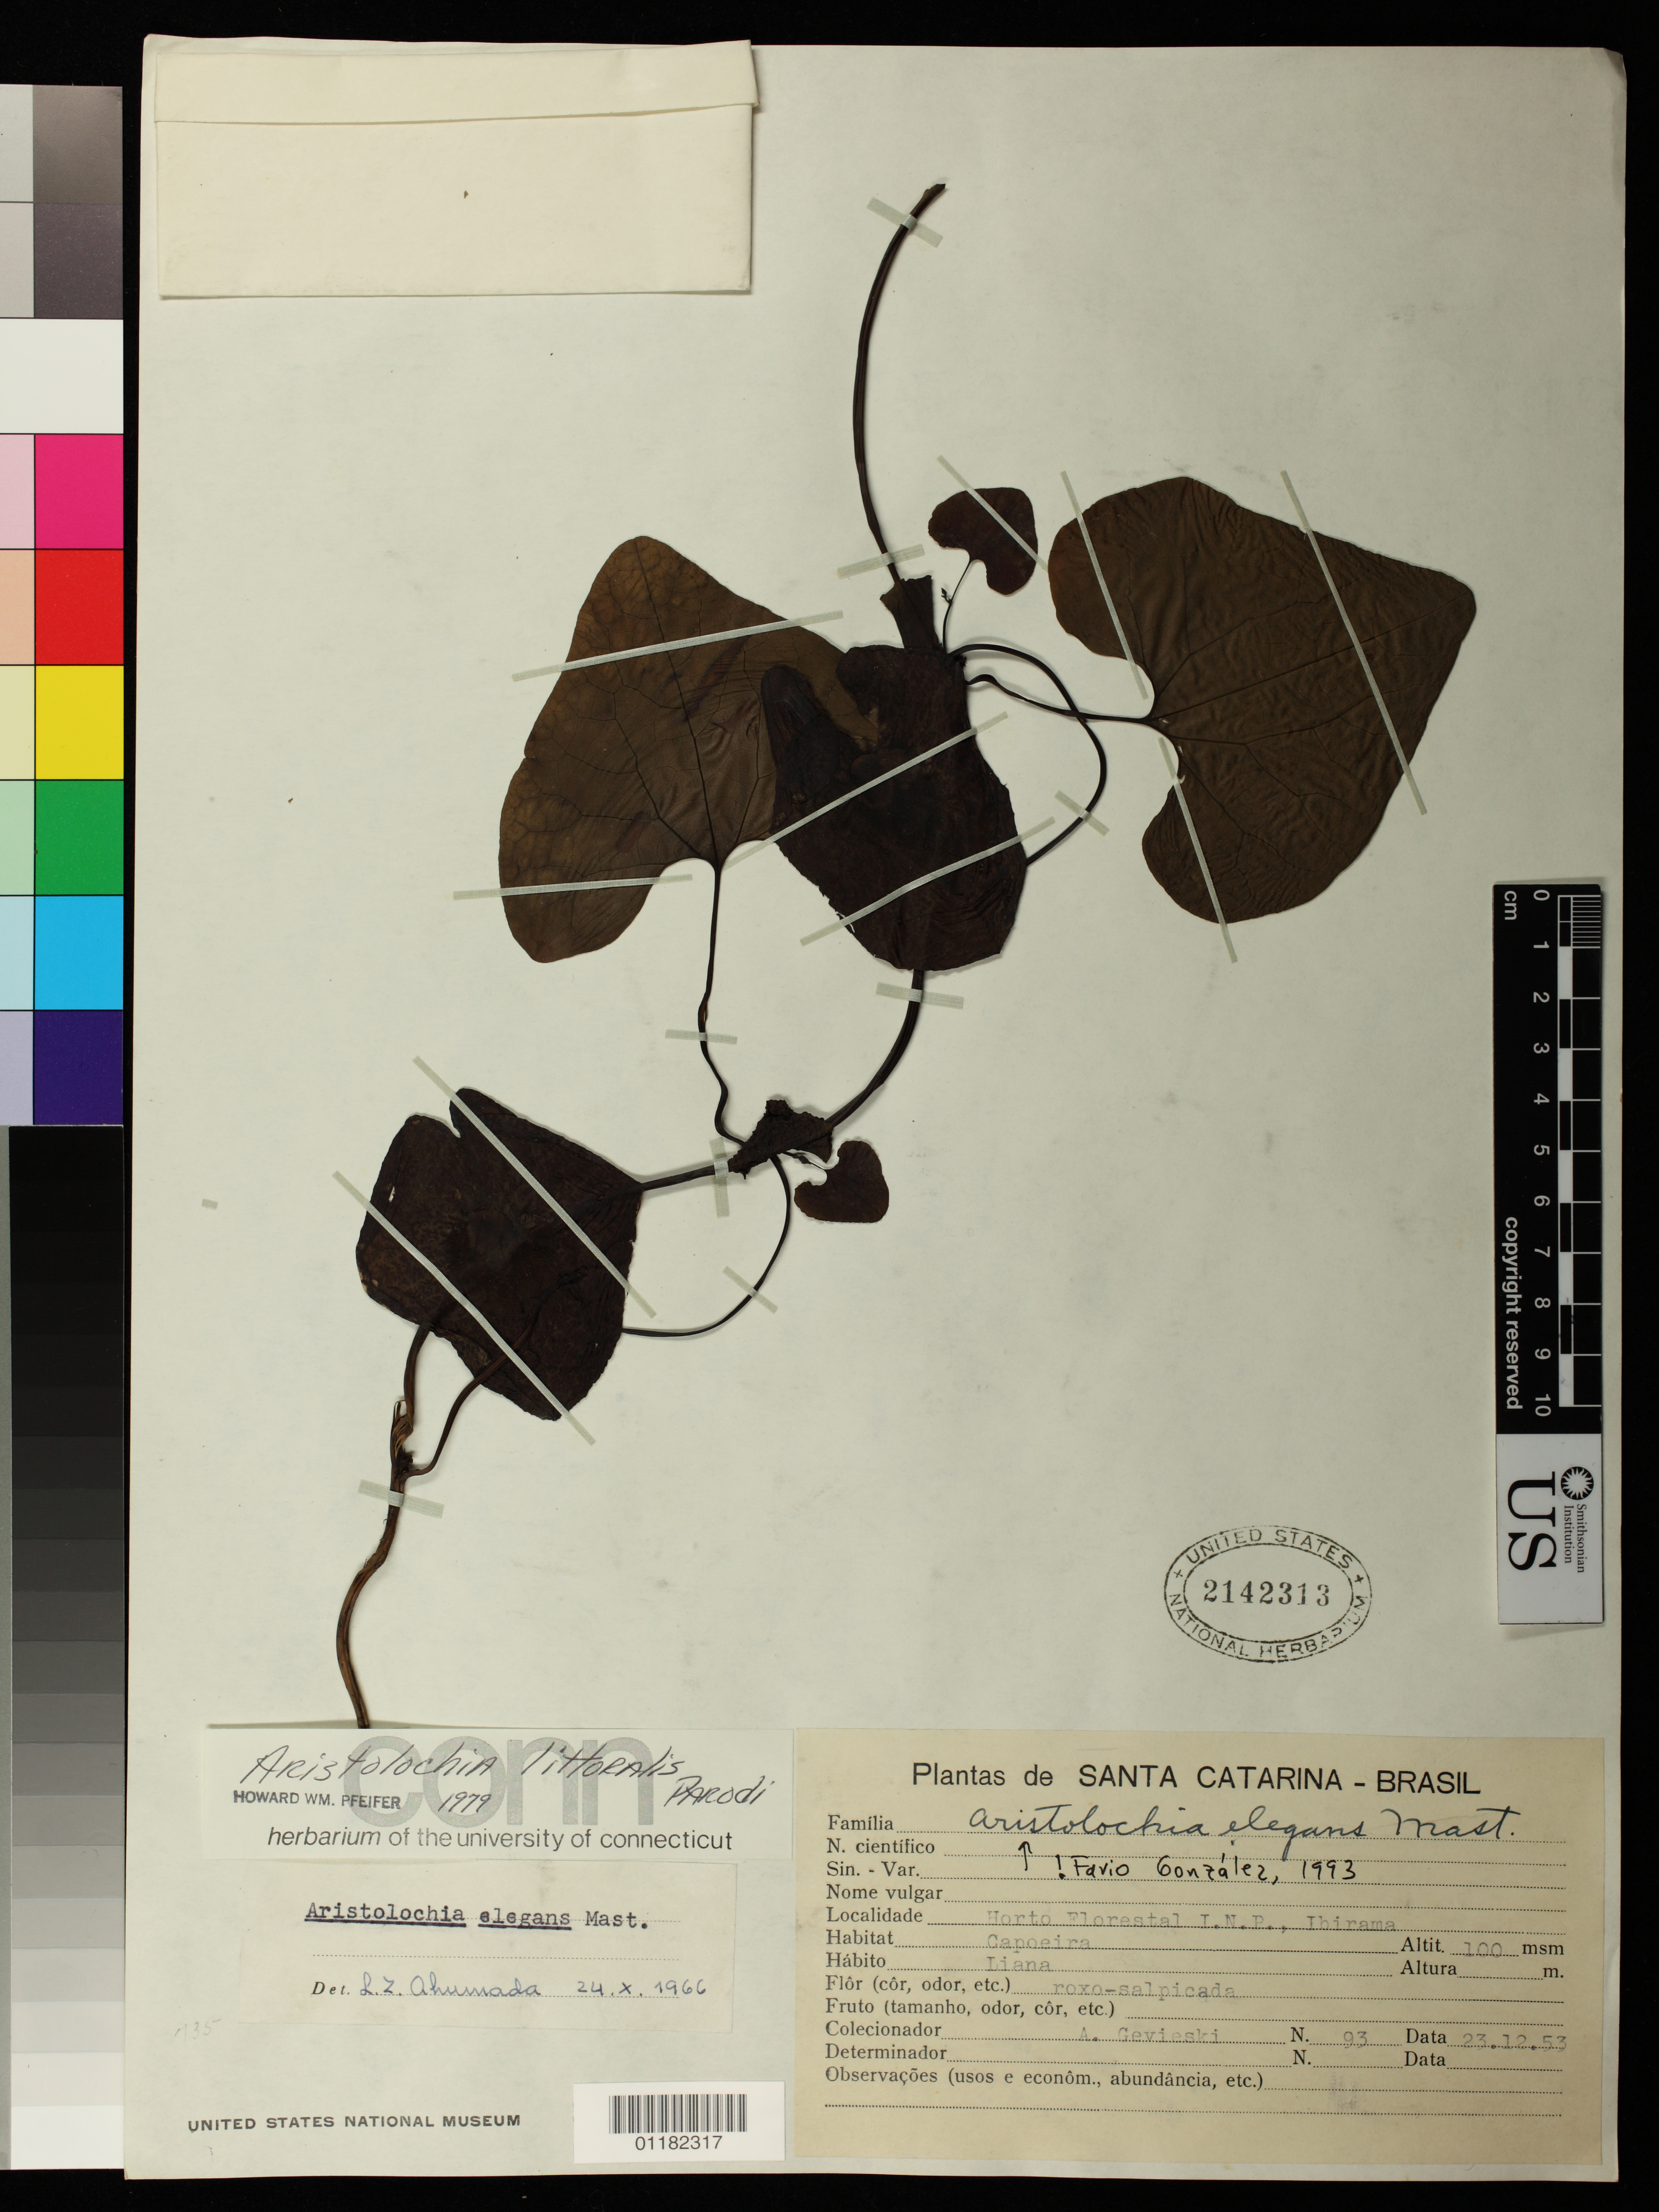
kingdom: Plantae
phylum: Tracheophyta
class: Magnoliopsida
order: Piperales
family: Aristolochiaceae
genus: Aristolochia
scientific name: Aristolochia elegans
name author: Mast.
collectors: A. Gevieski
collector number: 93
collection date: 1953-12-23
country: Brazil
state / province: Santa Catarina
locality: horto Florestal I.N.P., Ibirama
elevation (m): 100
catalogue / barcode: US 2142313